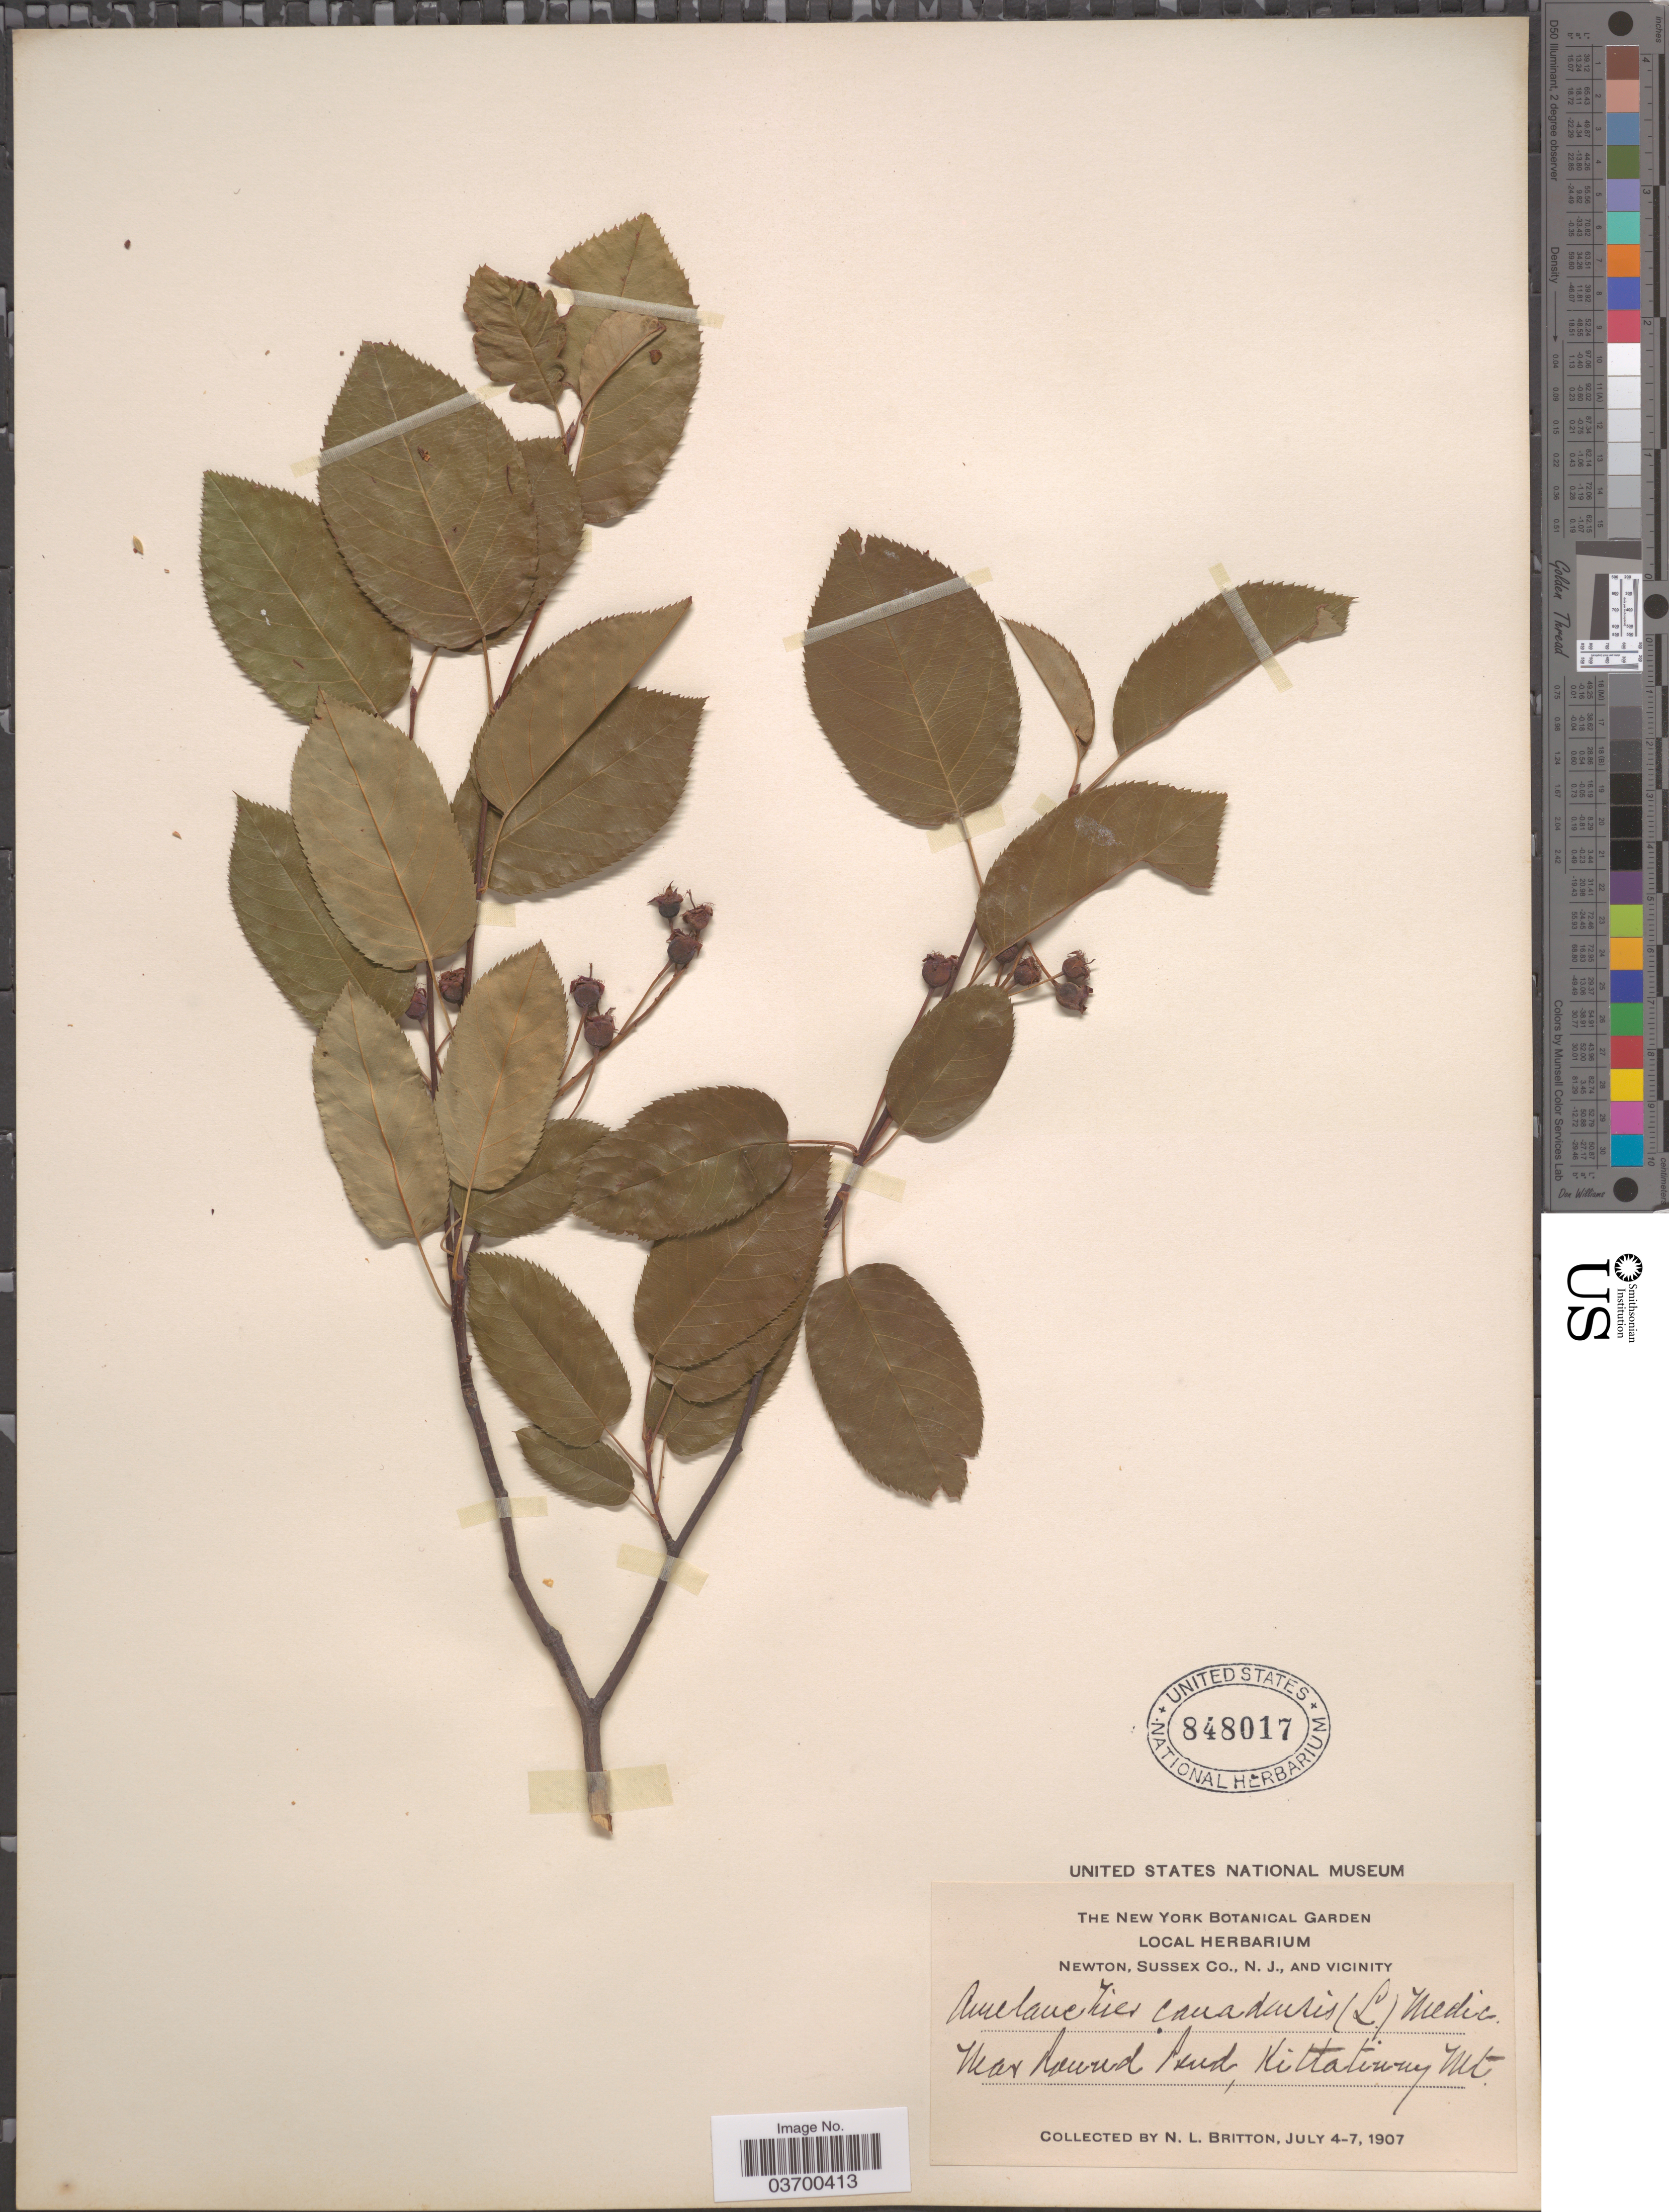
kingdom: Plantae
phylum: Tracheophyta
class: Magnoliopsida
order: Rosales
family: Rosaceae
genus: Amelanchier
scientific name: Amelanchier canadensis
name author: (L.) Medic.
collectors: N. Britton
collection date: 1907-07-04/1907-07-07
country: United States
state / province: New Jersey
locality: Newton, Sussex Co., and vicinity. Near Round Pond, Kittatinny Mt.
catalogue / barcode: US 848017